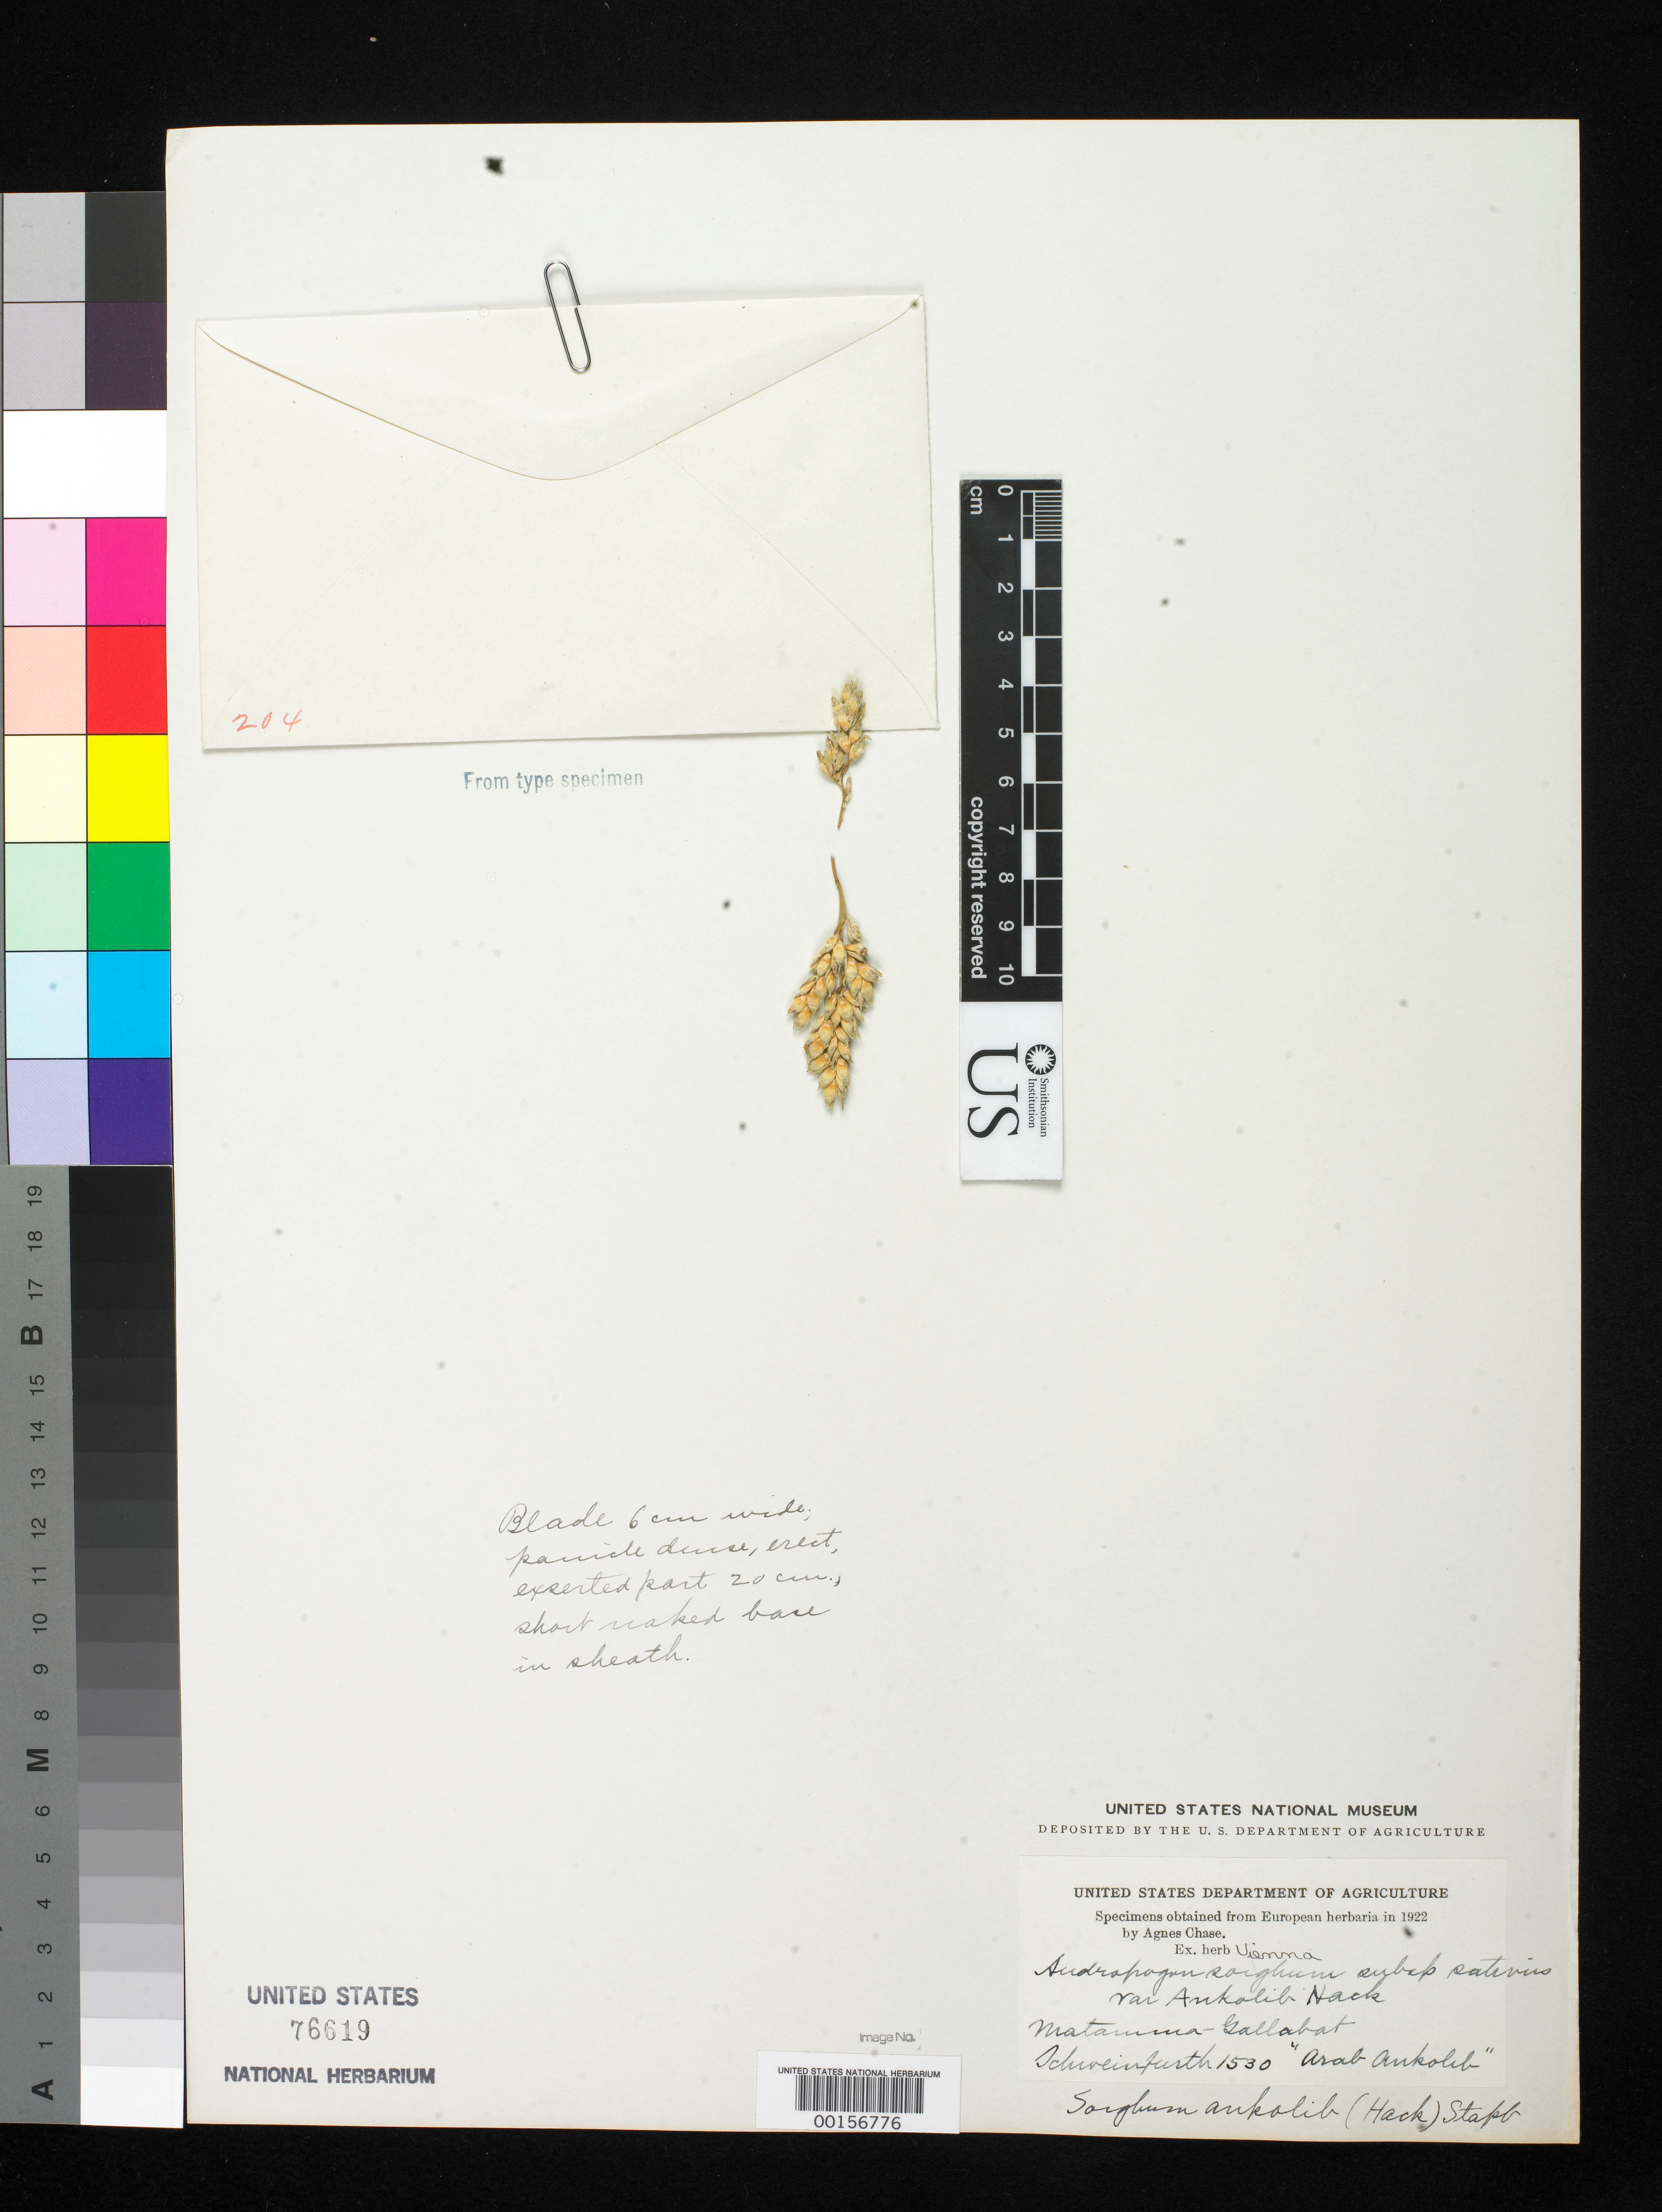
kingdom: Plantae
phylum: Tracheophyta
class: Liliopsida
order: Poales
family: Poaceae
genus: Andropogon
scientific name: Andropogon sorghum subsp. sativus var. ankolib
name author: Hack. in A. DC.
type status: Type Fragment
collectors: G. A. Schweinfurth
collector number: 1530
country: Ethiopia / Sudan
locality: Metamma / Gallabat.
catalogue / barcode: US 76619